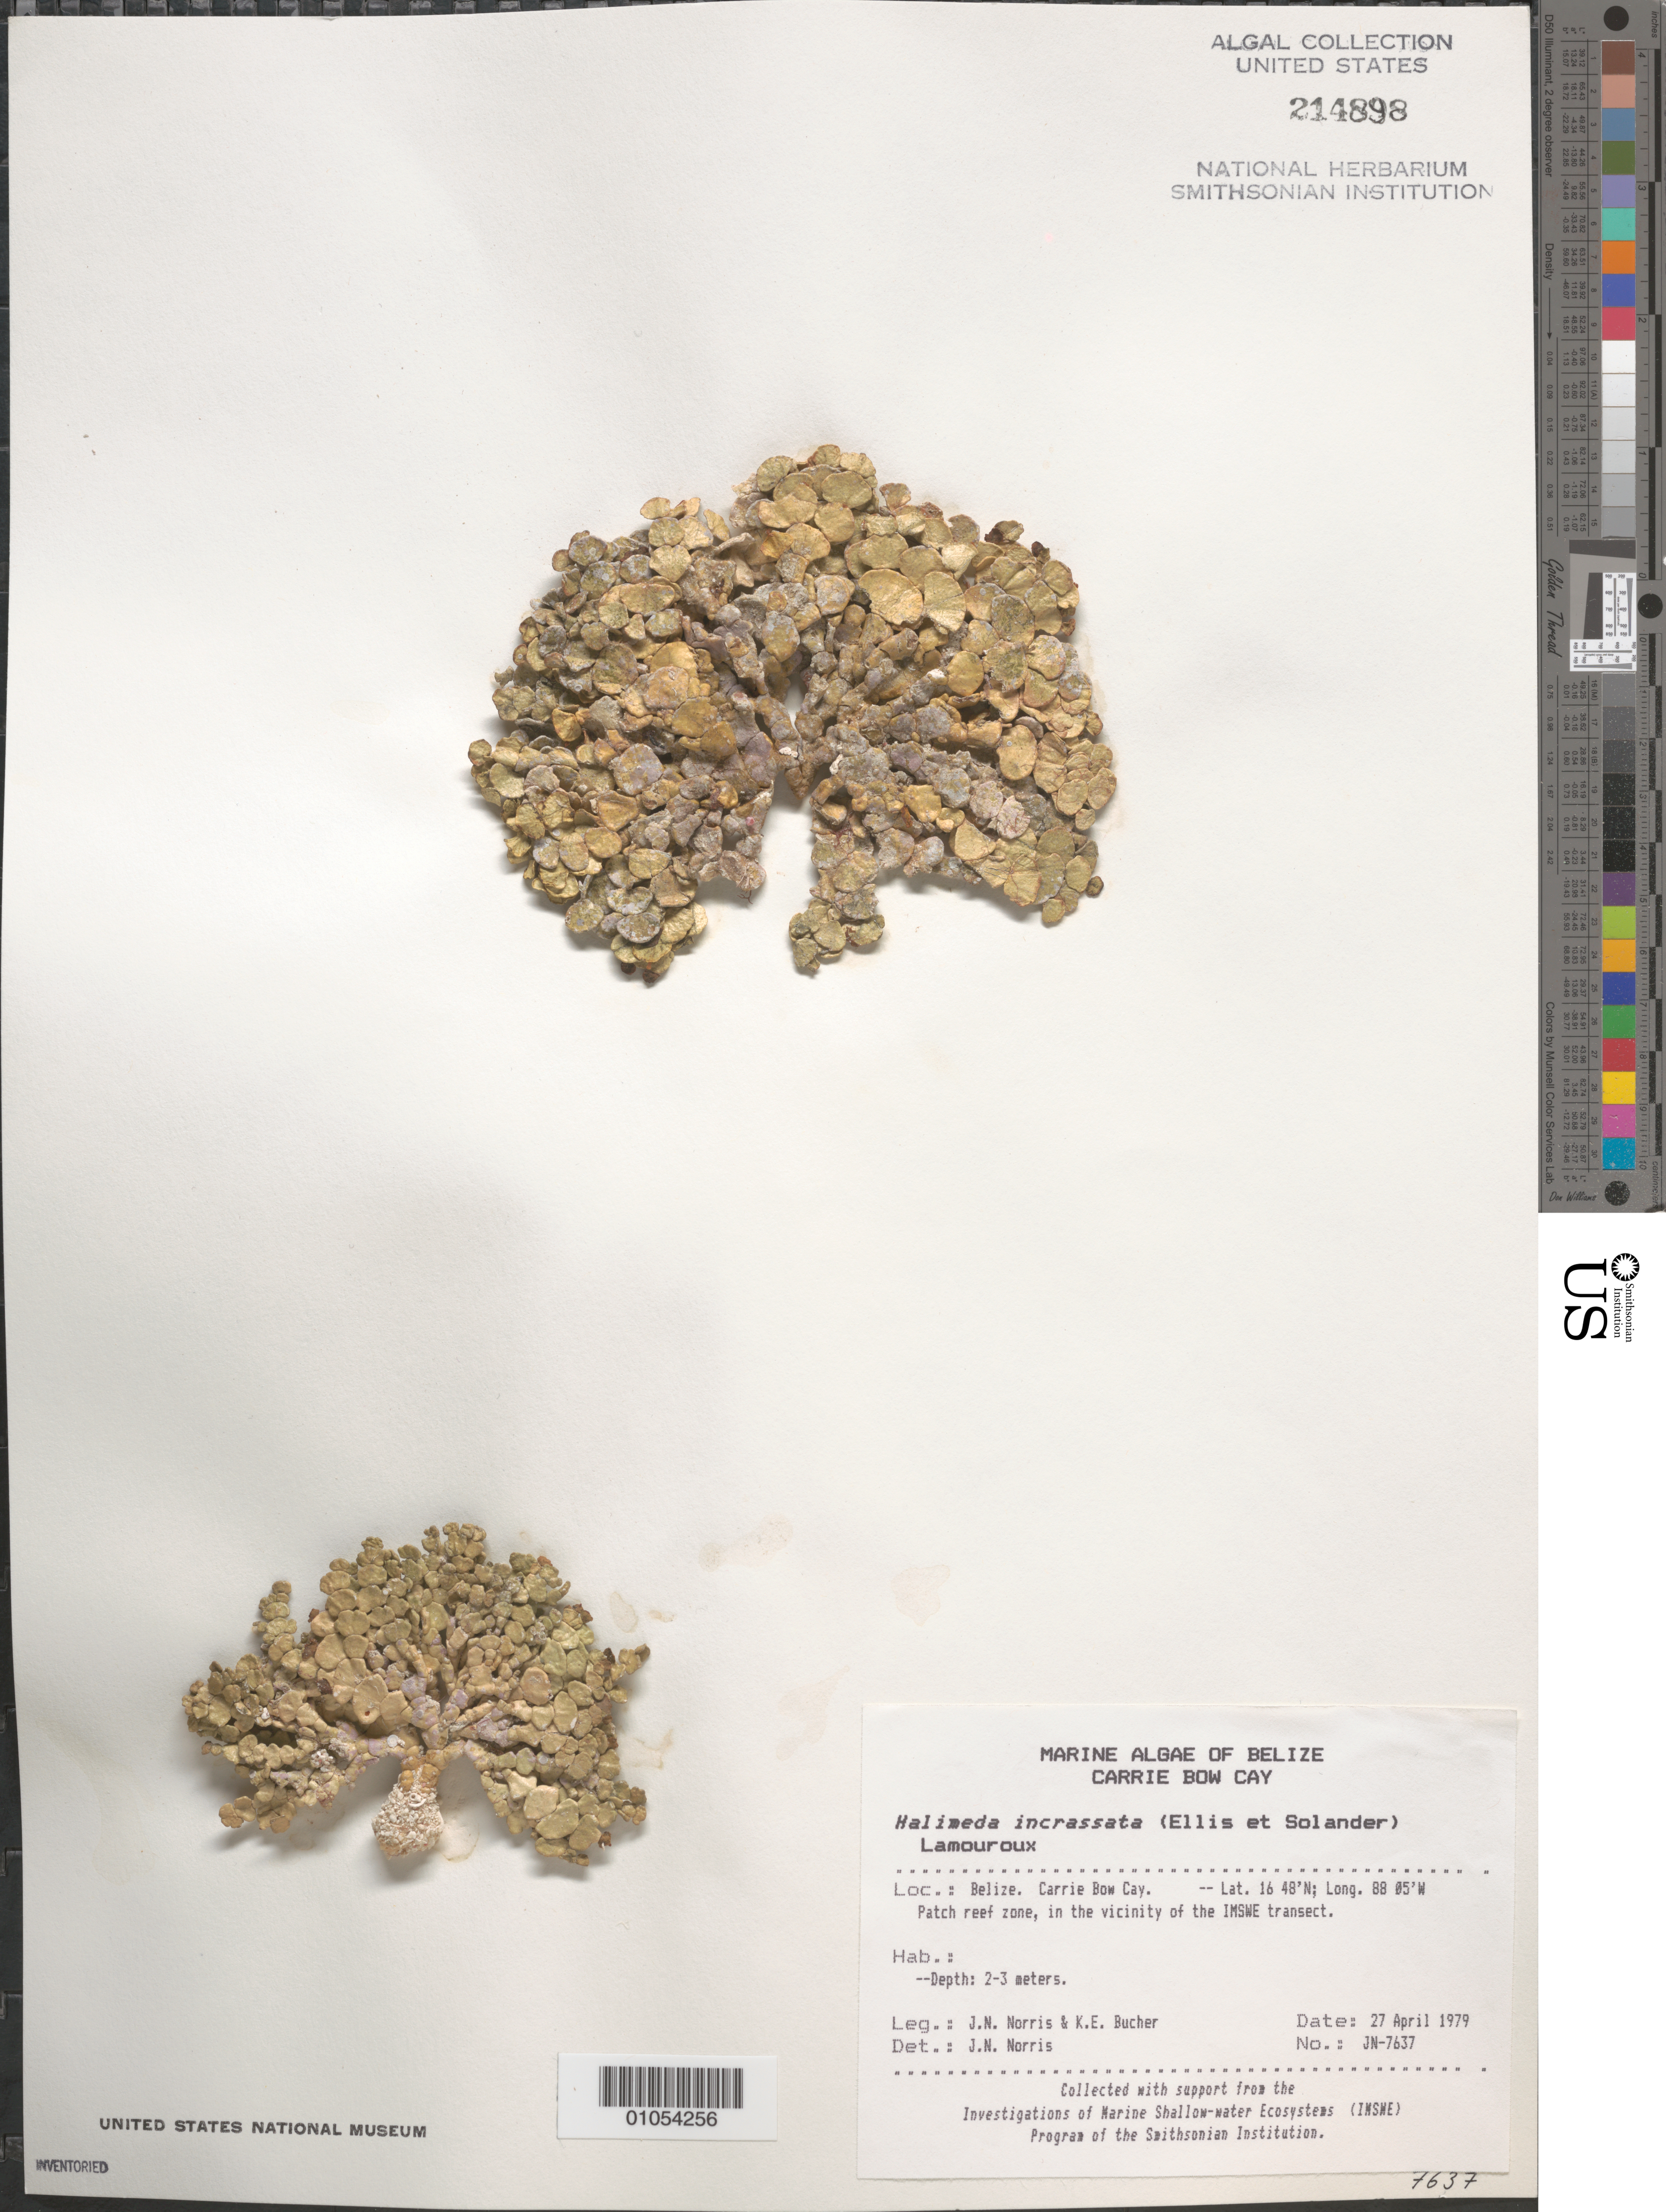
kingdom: Plantae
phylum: Chlorophyta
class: Ulvophyceae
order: Bryopsidales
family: Halimedaceae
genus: Halimeda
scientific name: Halimeda incrassata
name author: (J. Ellis) J.V.Lamouroux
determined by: Norris, James N.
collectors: J. N. Norris & K. E. Bucher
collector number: JN-7637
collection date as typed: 27 Apr 1979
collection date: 1979-04-27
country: Belize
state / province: Stann Creek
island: Carrie Bow Cay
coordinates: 16 48'N, 88 05'W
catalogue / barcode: US 214898